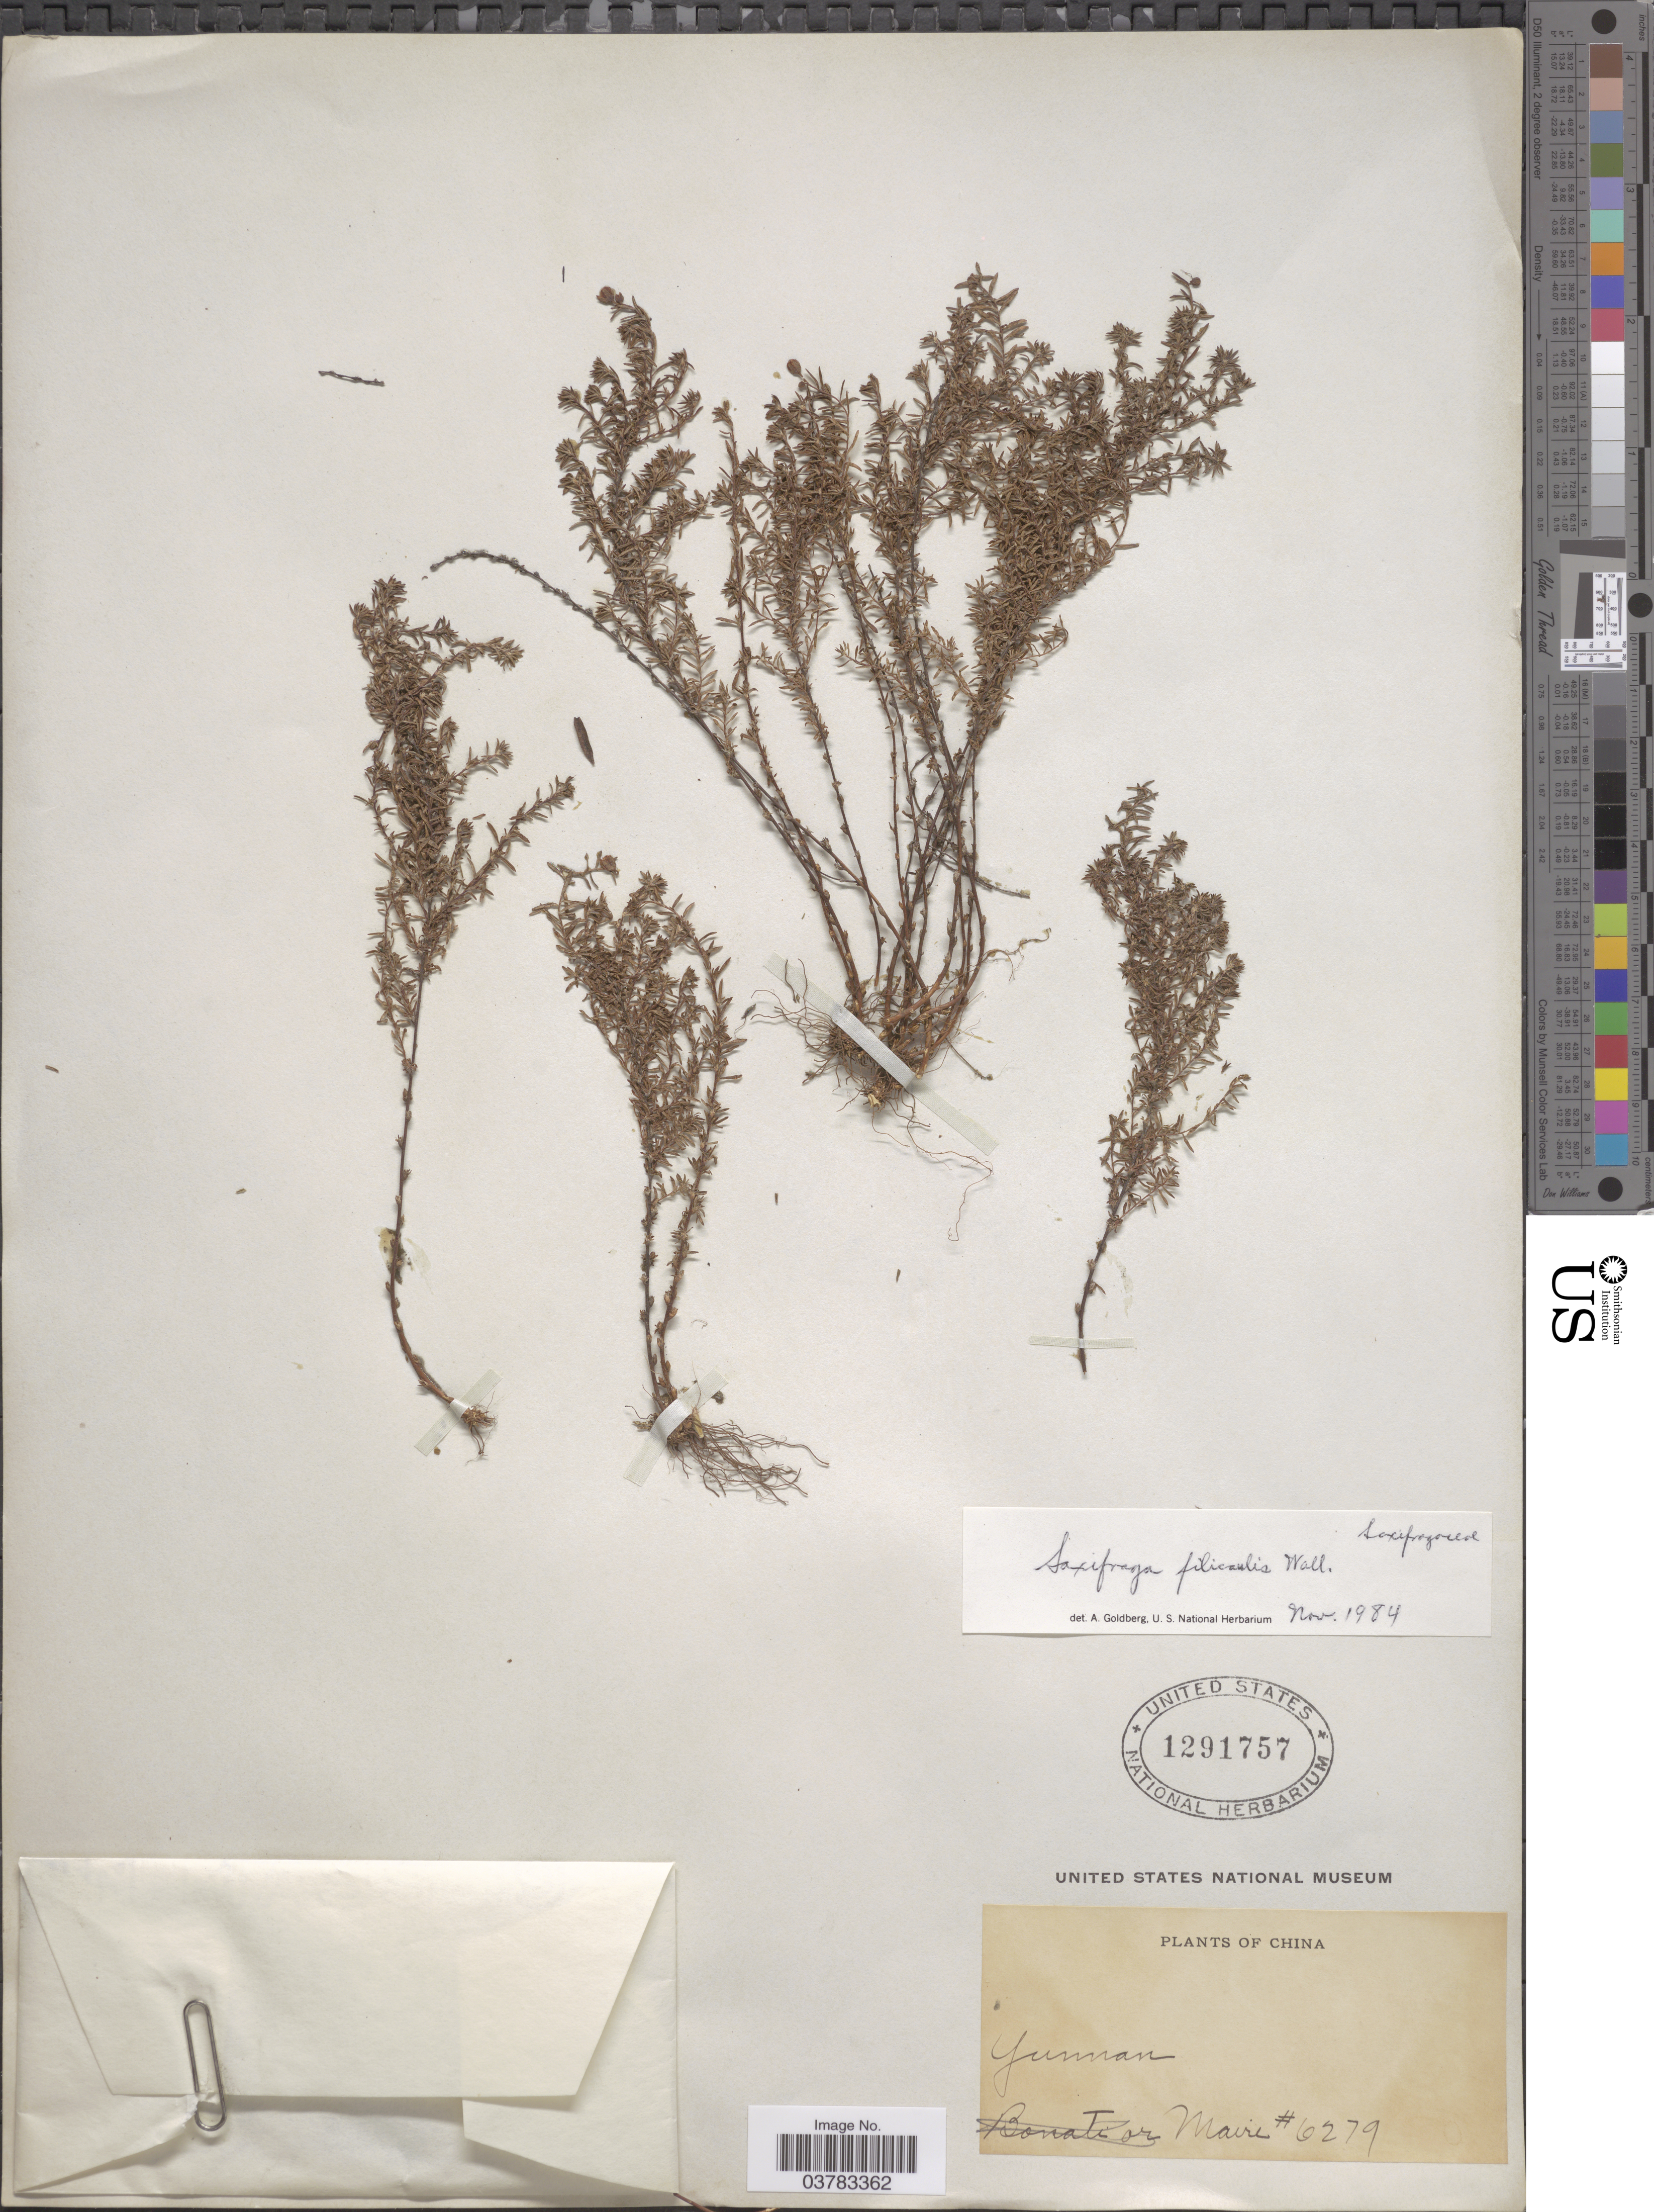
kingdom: Plantae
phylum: Tracheophyta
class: Magnoliopsida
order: Saxifragales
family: Saxifragaceae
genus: Saxifraga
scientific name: Saxifraga filicaulis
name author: Wall. ex Ser.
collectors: Maire, --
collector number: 6279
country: China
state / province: Yunnan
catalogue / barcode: US 1291757